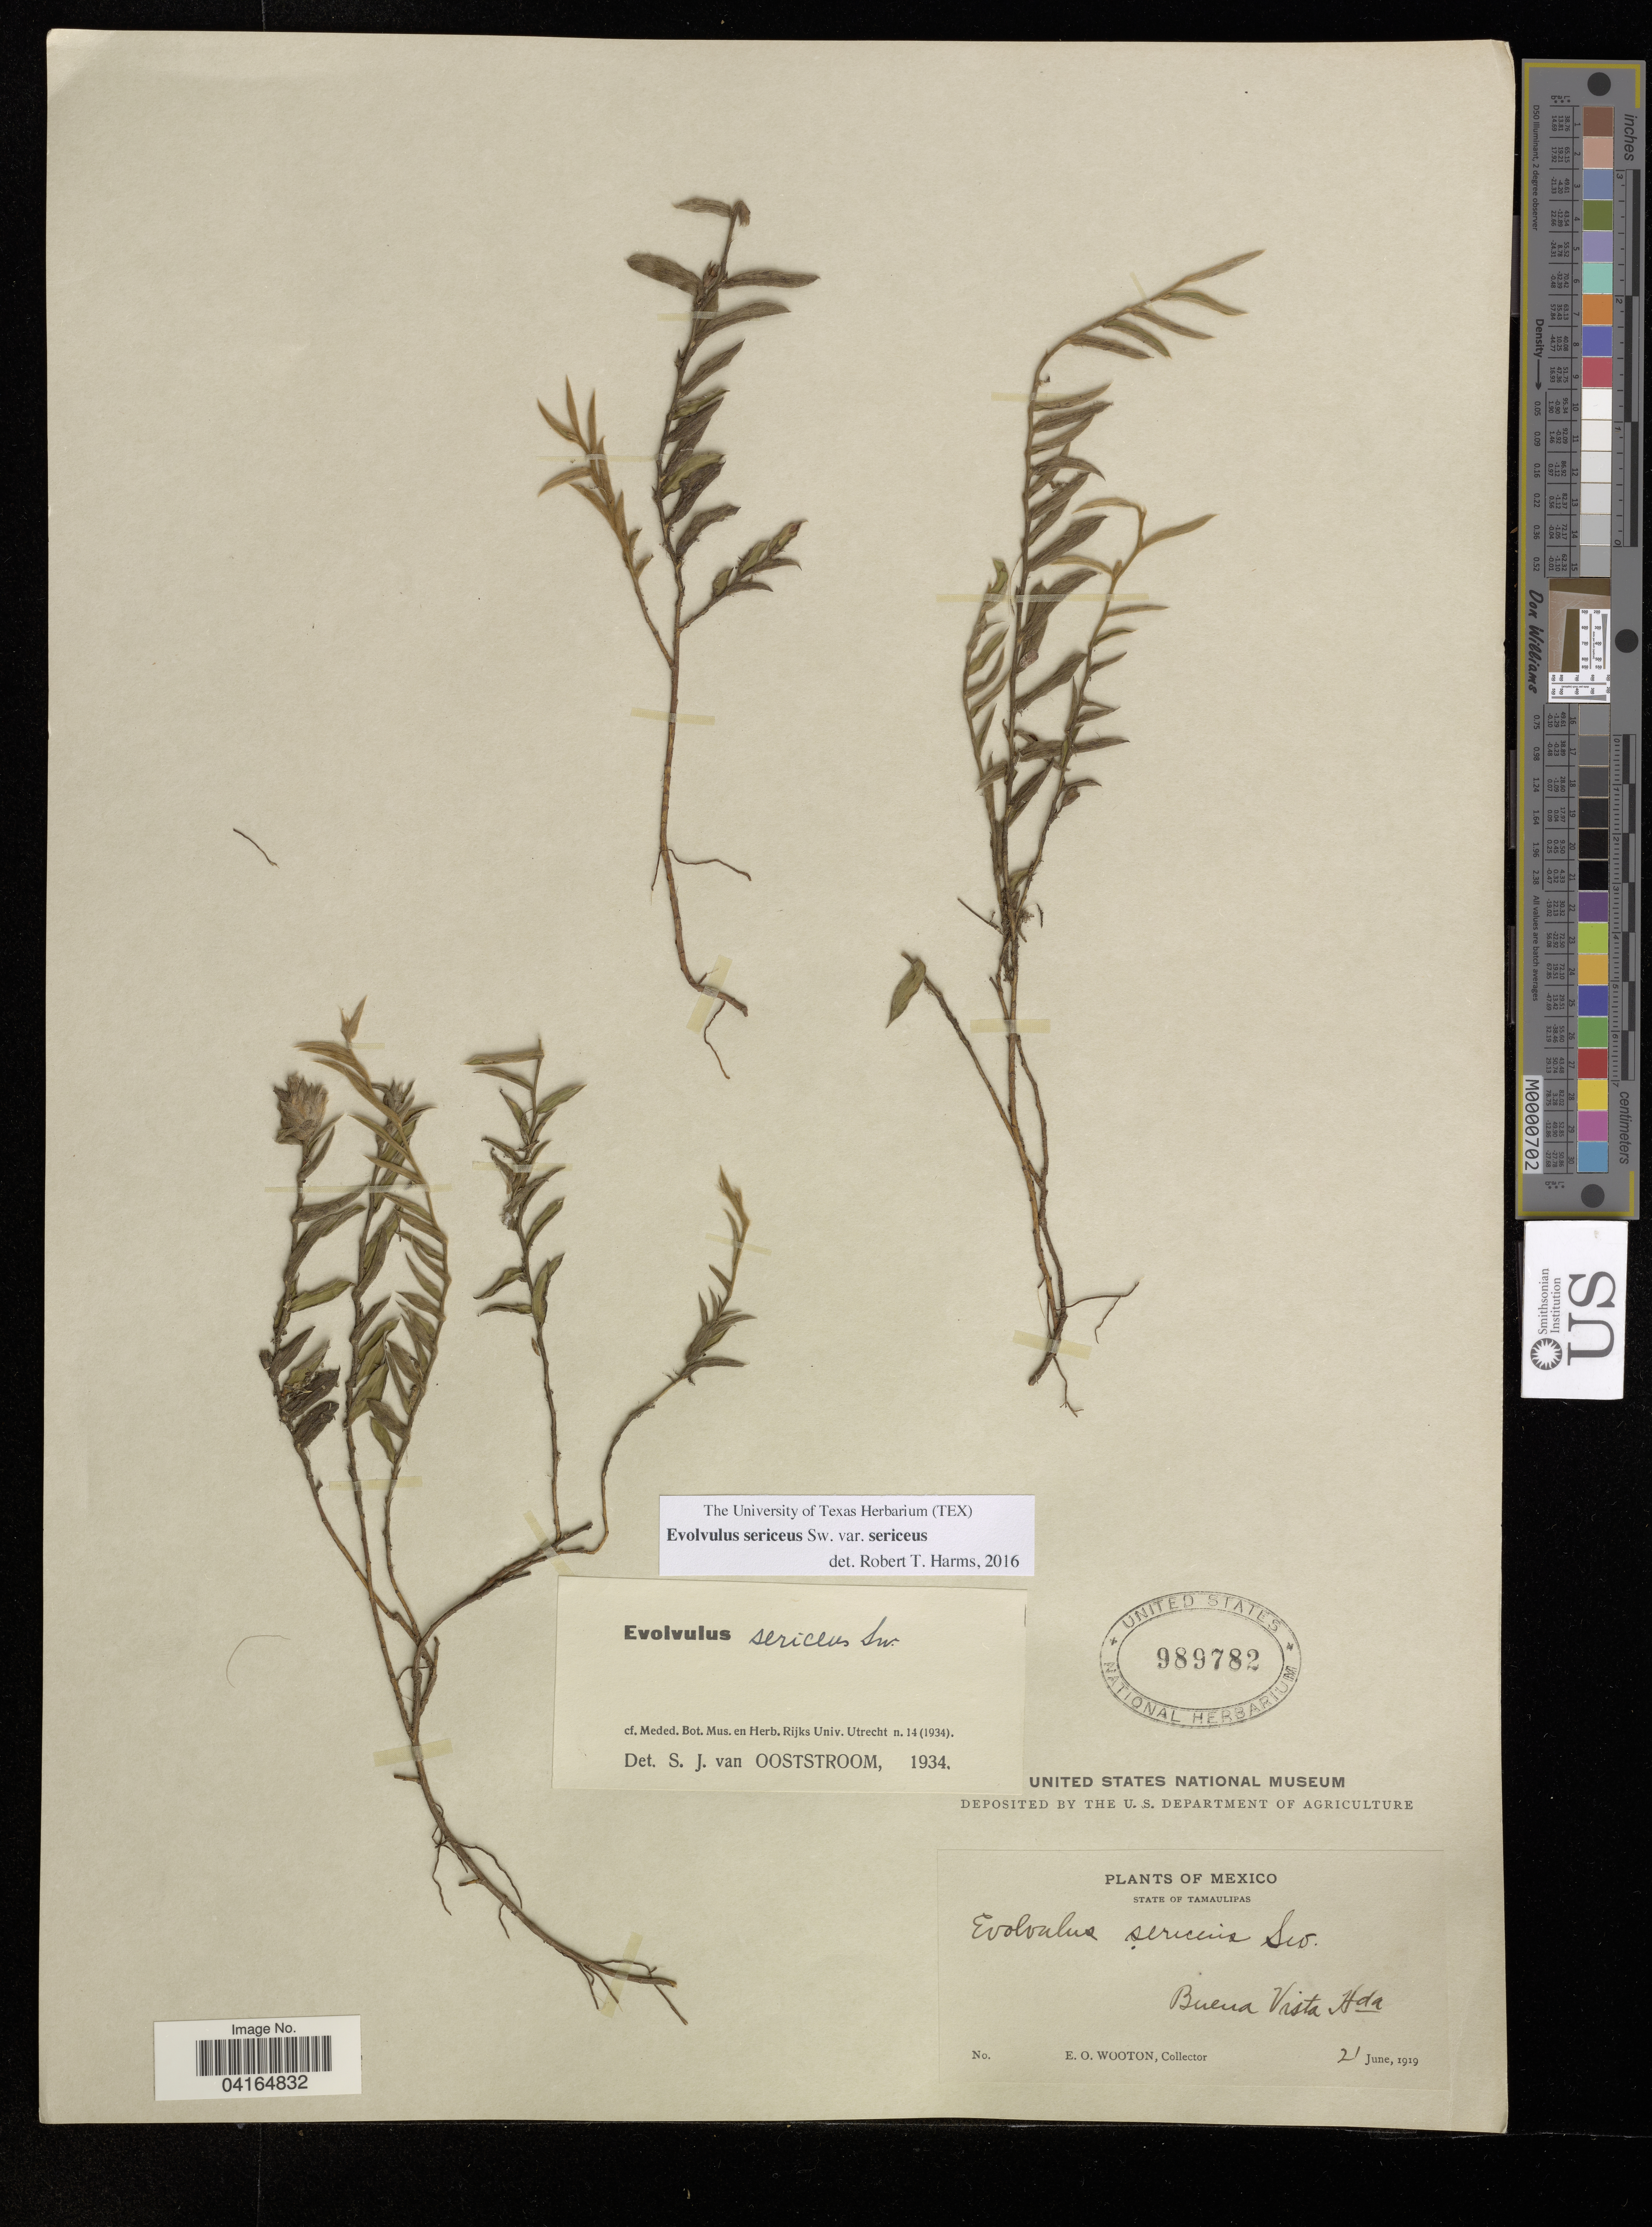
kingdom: Plantae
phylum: Tracheophyta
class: Magnoliopsida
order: Solanales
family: Convolvulaceae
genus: Evolvulus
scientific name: Evolvulus sericeus var. sericeus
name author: Sw.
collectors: E. O. Wooton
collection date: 1919-06-21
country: Mexico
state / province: Tamaulipas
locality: Buena Vista Hda.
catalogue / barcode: US 989782